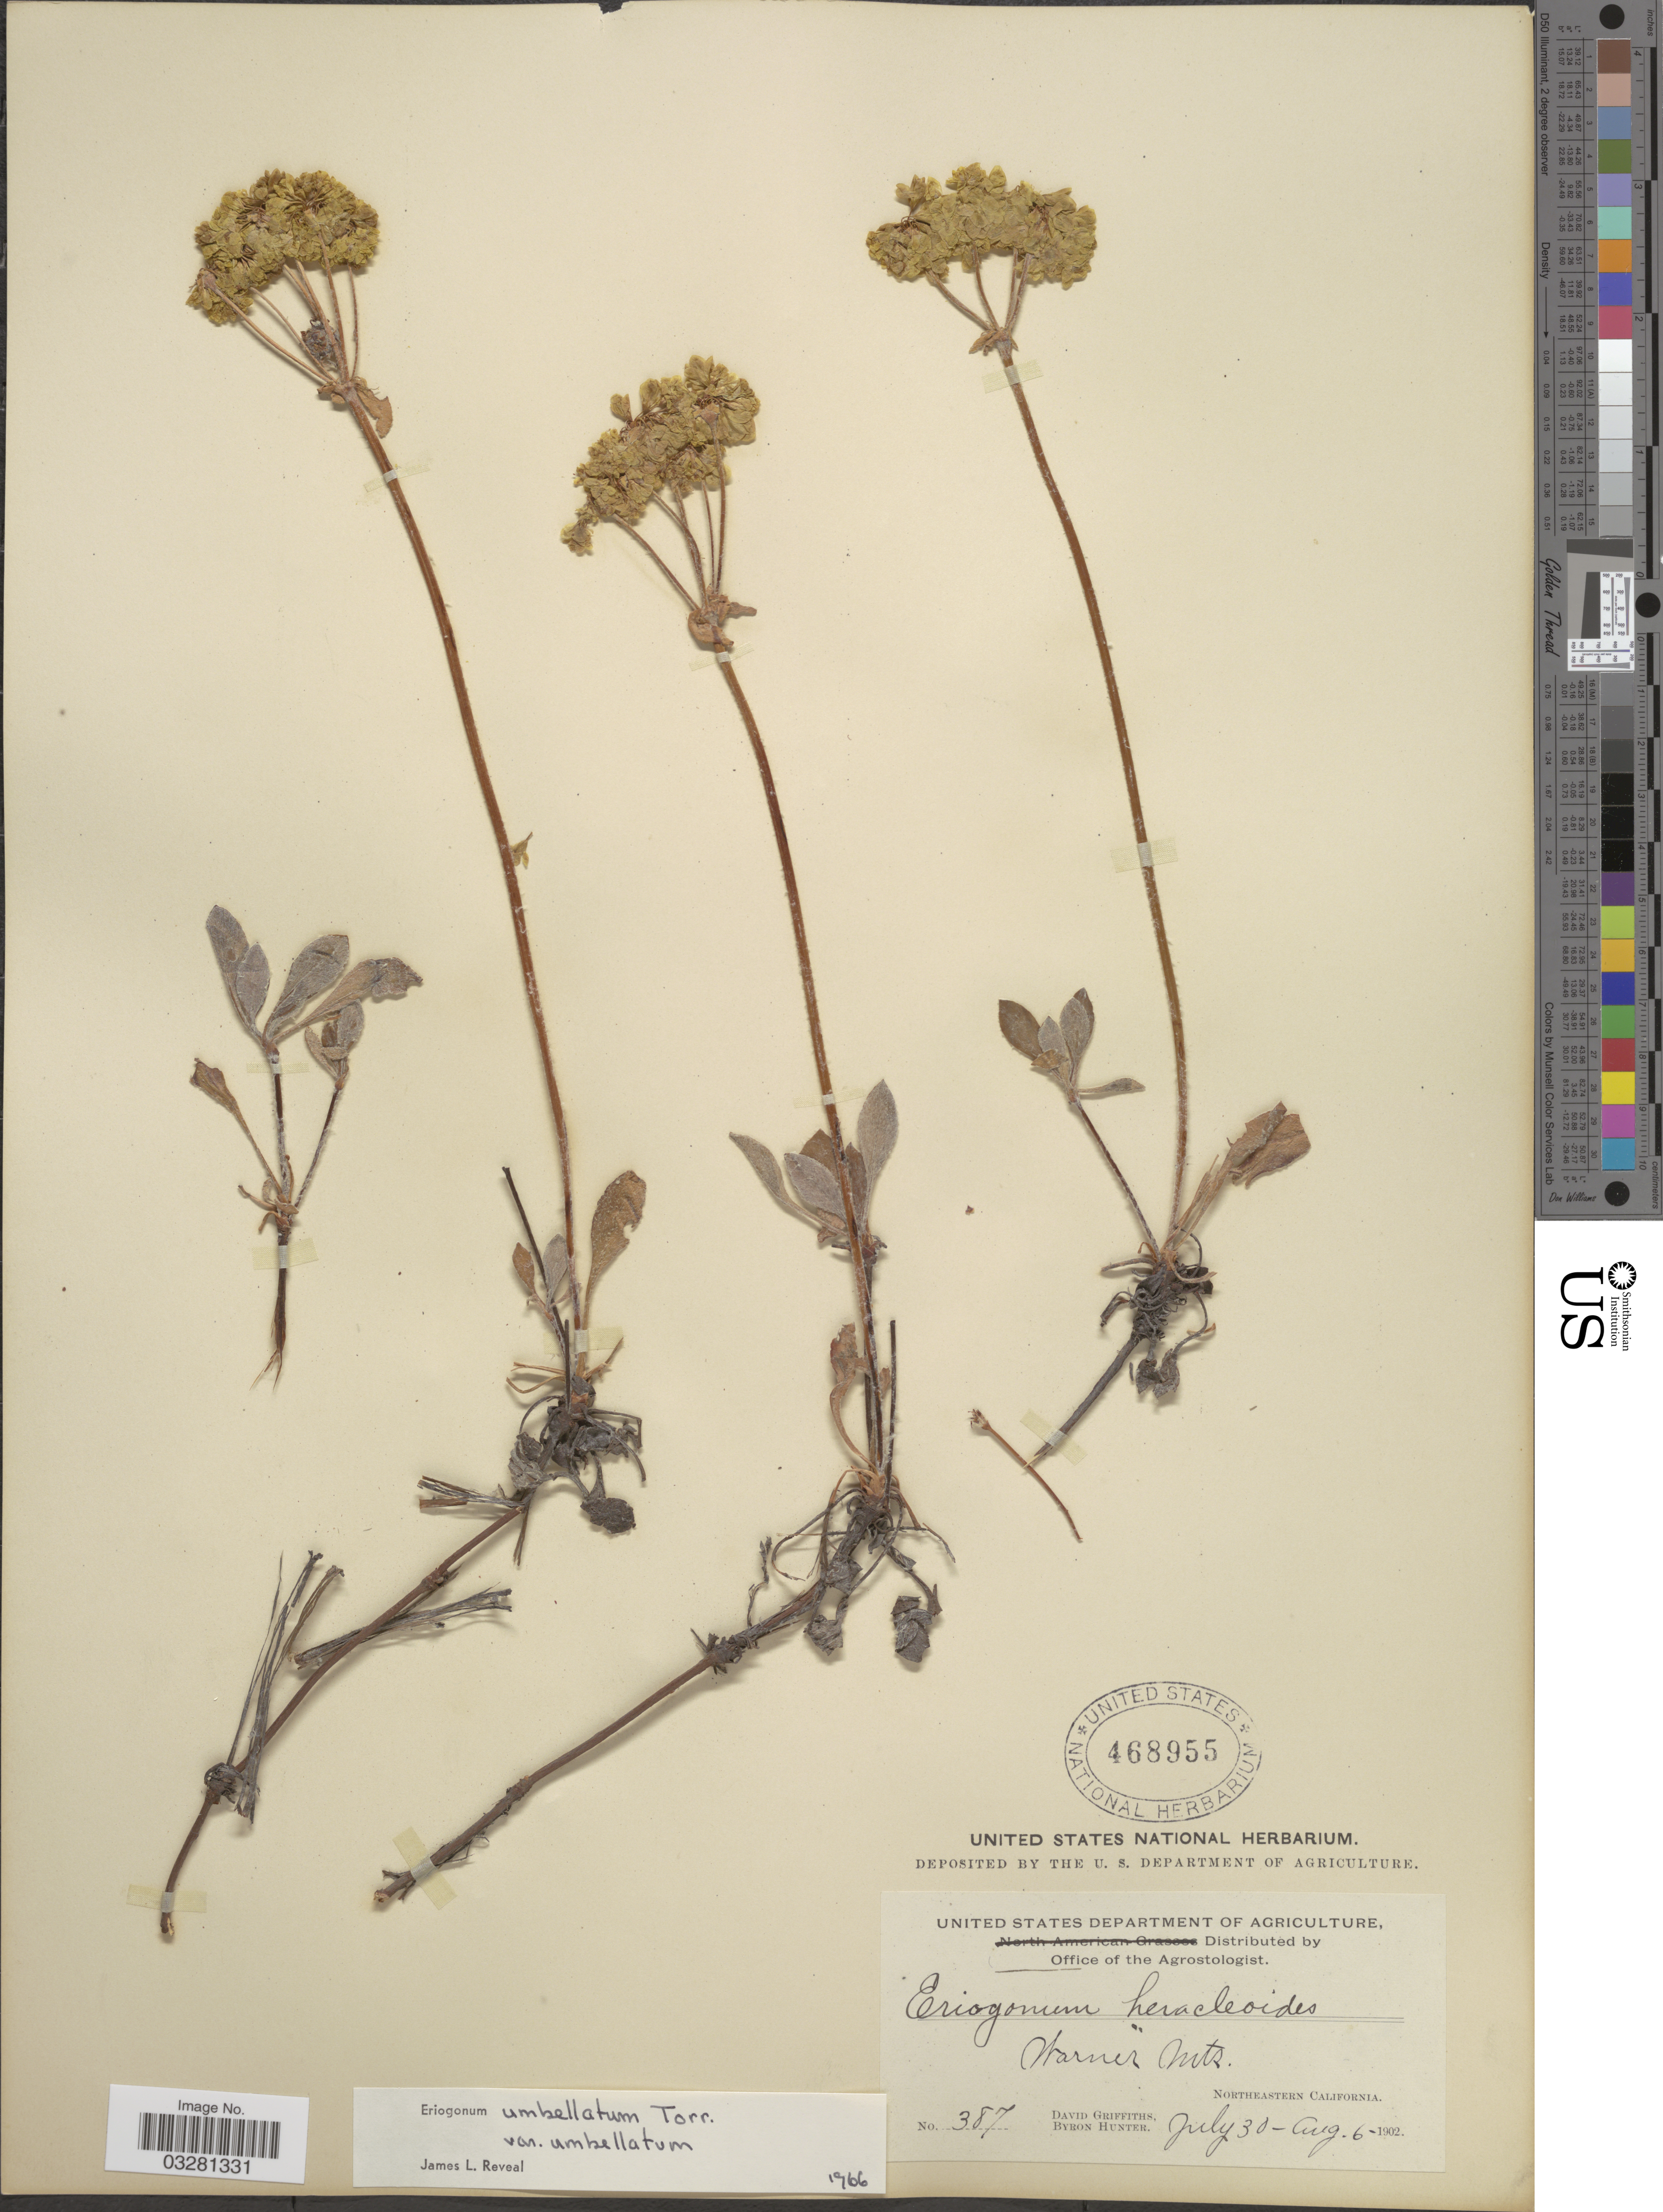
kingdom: Plantae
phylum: Tracheophyta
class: Magnoliopsida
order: Caryophyllales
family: Polygonaceae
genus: Eriogonum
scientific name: Eriogonum umbellatum var. umbellatum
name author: Torr.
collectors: D. Griffiths & B. Hunter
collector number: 387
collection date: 1902-07-30/1902-08-06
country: United States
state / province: California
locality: Warner Mts. Northeastern California.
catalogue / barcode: US 468955